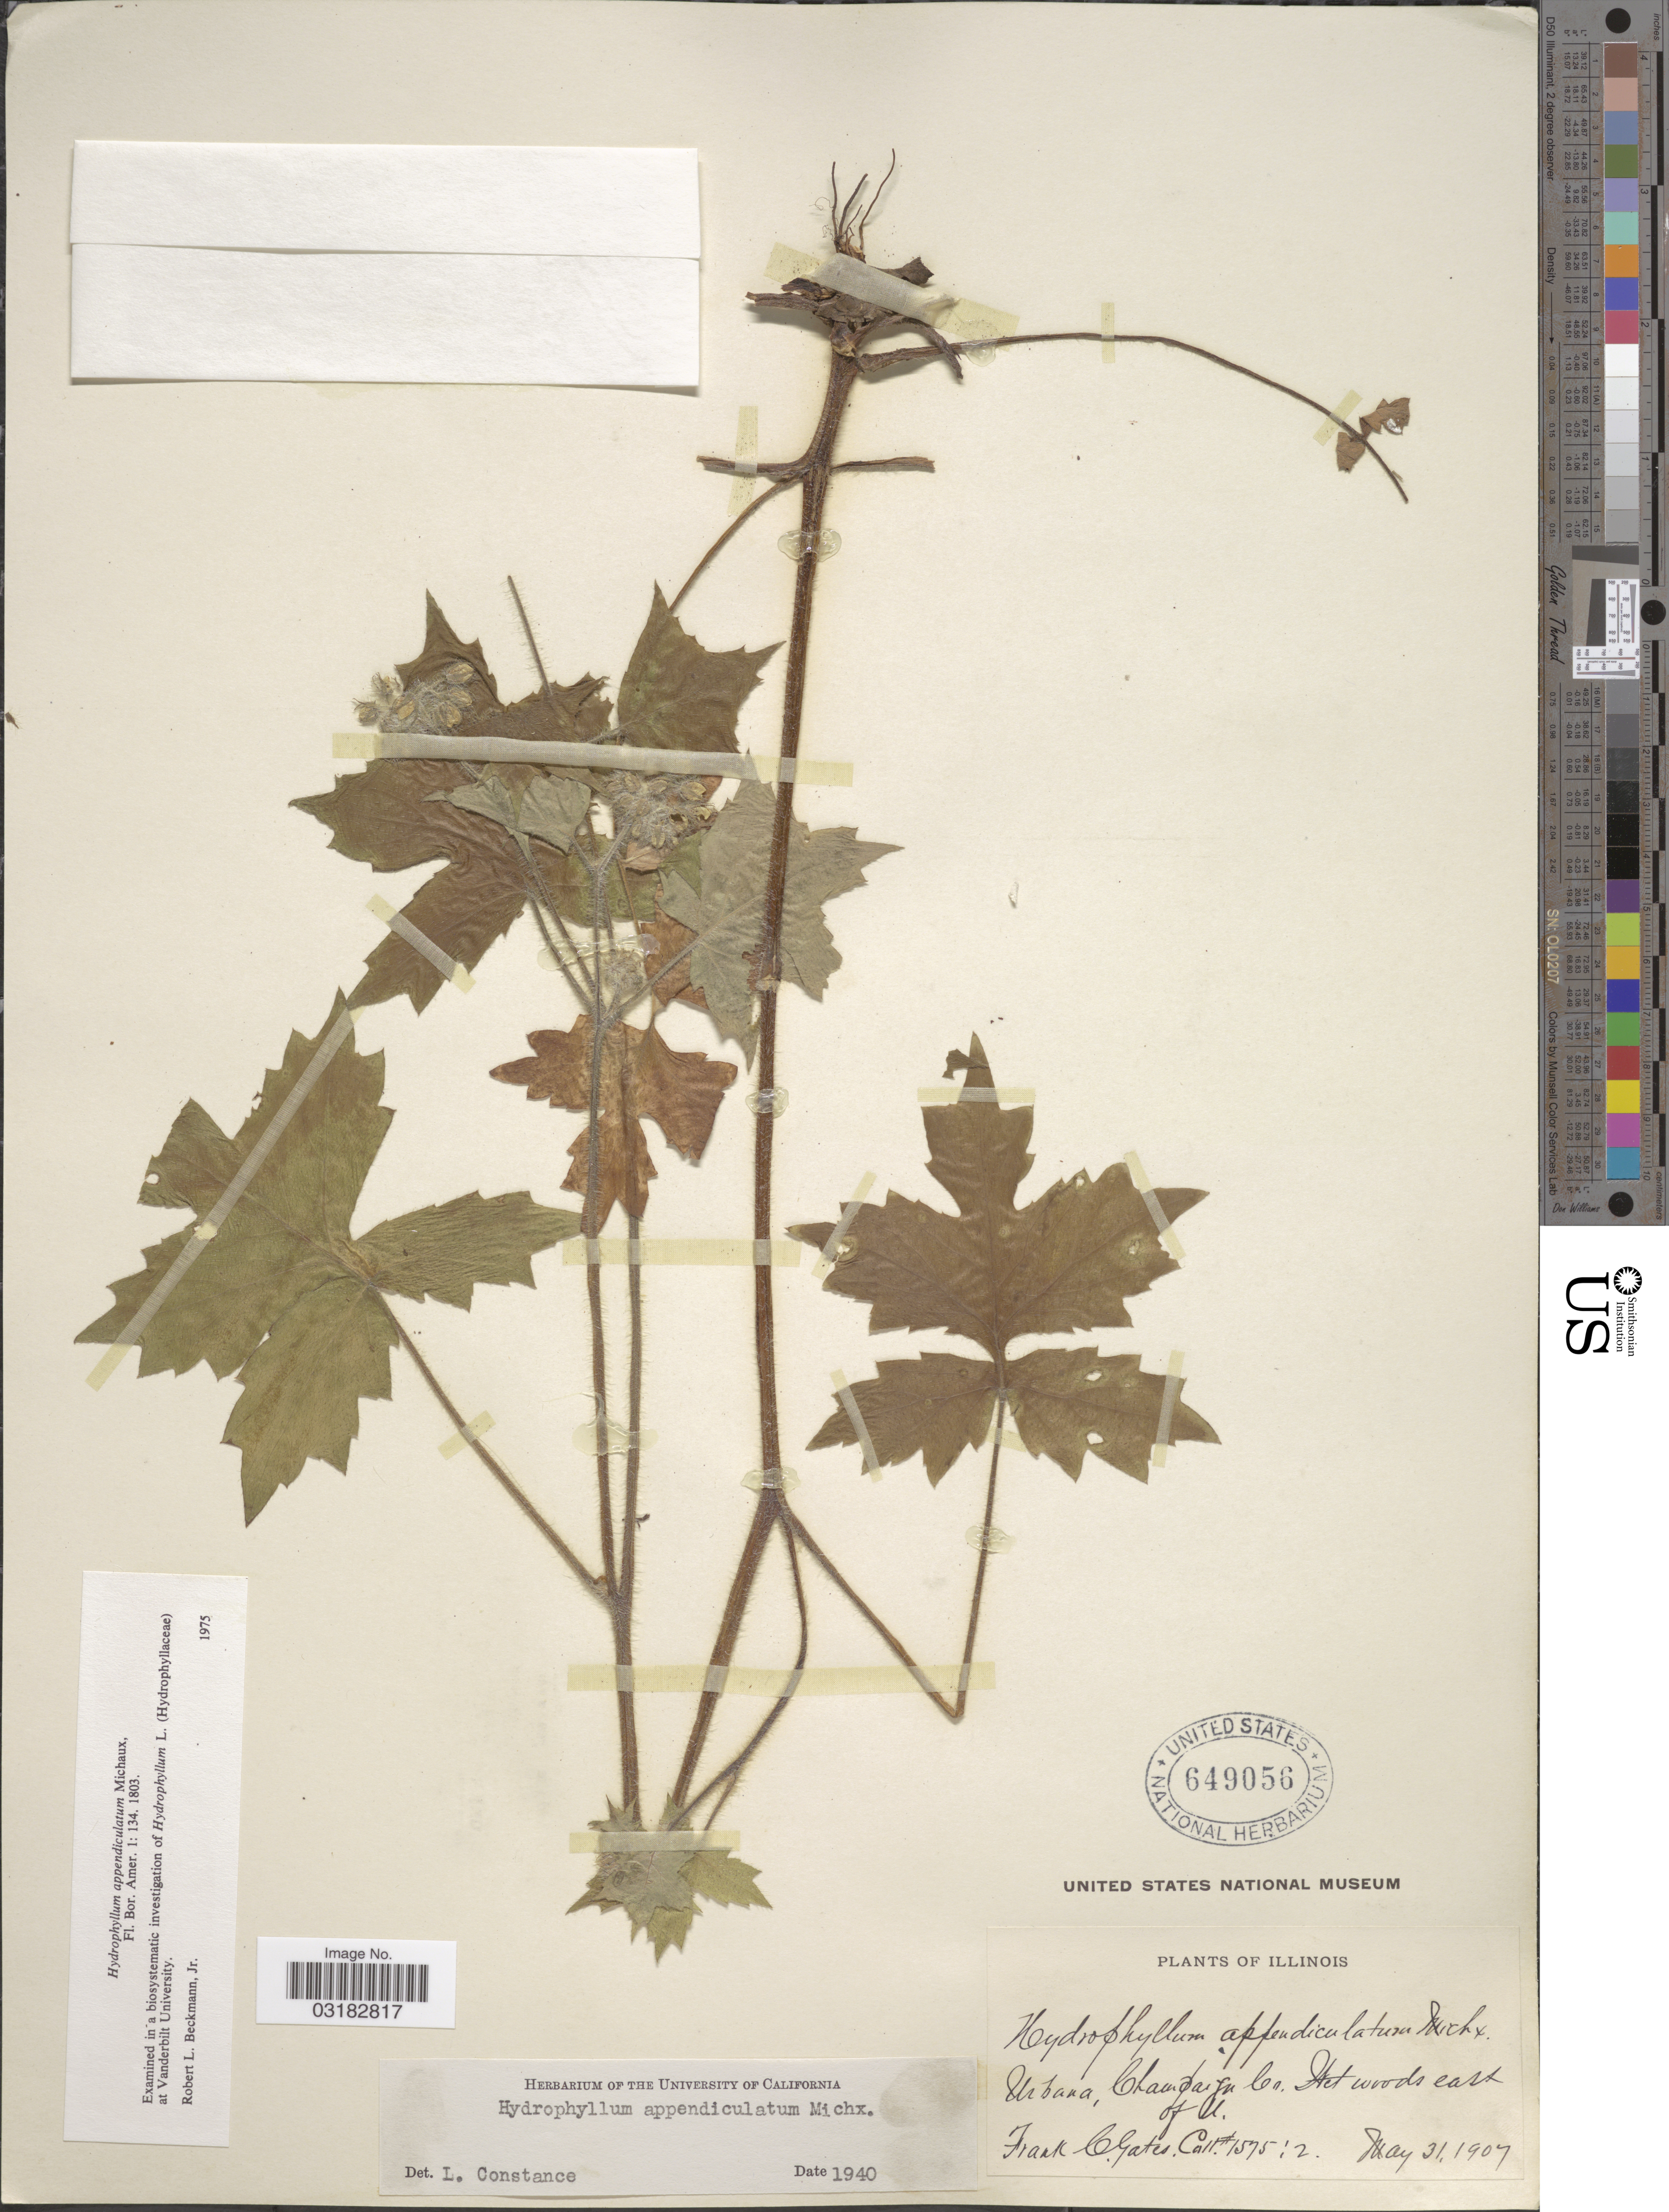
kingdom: Plantae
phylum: Tracheophyta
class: Magnoliopsida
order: Boraginales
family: Hydrophyllaceae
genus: Hydrophyllum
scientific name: Hydrophyllum appendiculatum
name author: Michx.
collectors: F. C. Gates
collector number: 1575:2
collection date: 1907-05-31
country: United States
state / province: Illinois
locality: Urbana, Champaign Co. Wet woods east of U.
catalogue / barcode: US 649056